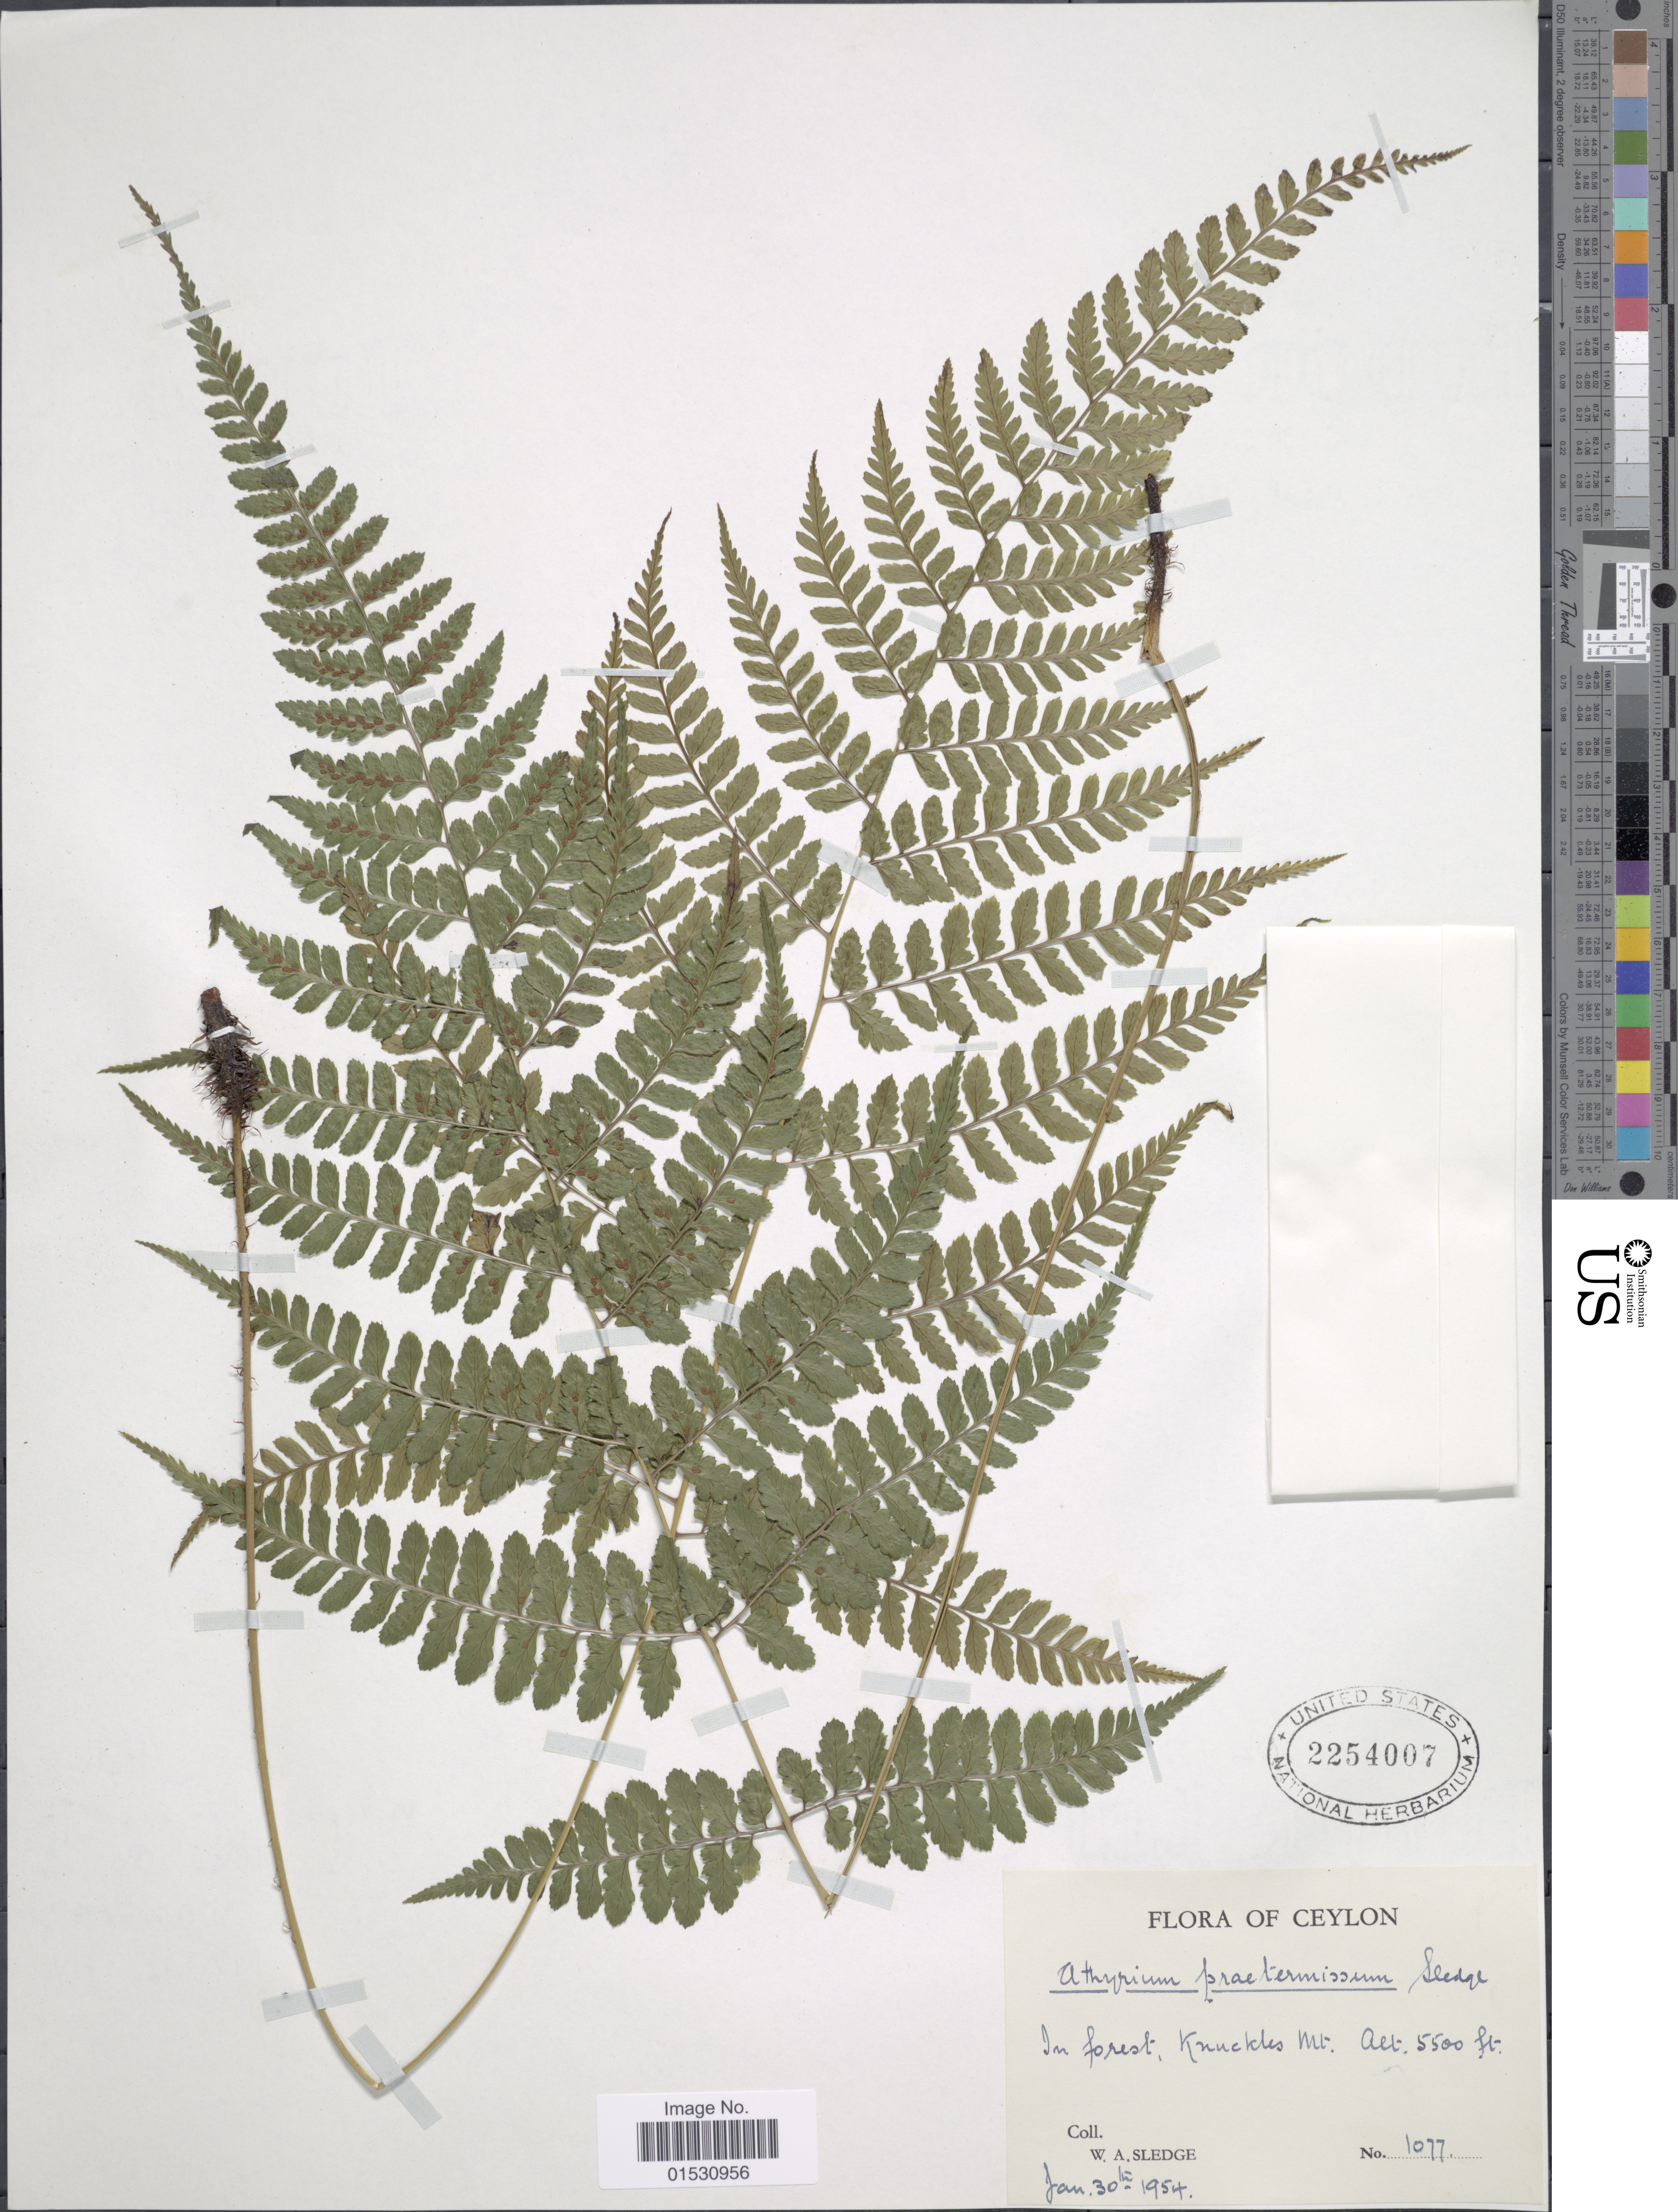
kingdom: Plantae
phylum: Tracheophyta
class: Polypodiopsida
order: Polypodiales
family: Athyriaceae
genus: Athyrium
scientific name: Athyrium praetermissum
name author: Sledge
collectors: W. A. Sledge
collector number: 1077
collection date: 1954-01-30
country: Sri Lanka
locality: Ceylon. Knuckles Mt.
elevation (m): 1676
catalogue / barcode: US 2254007